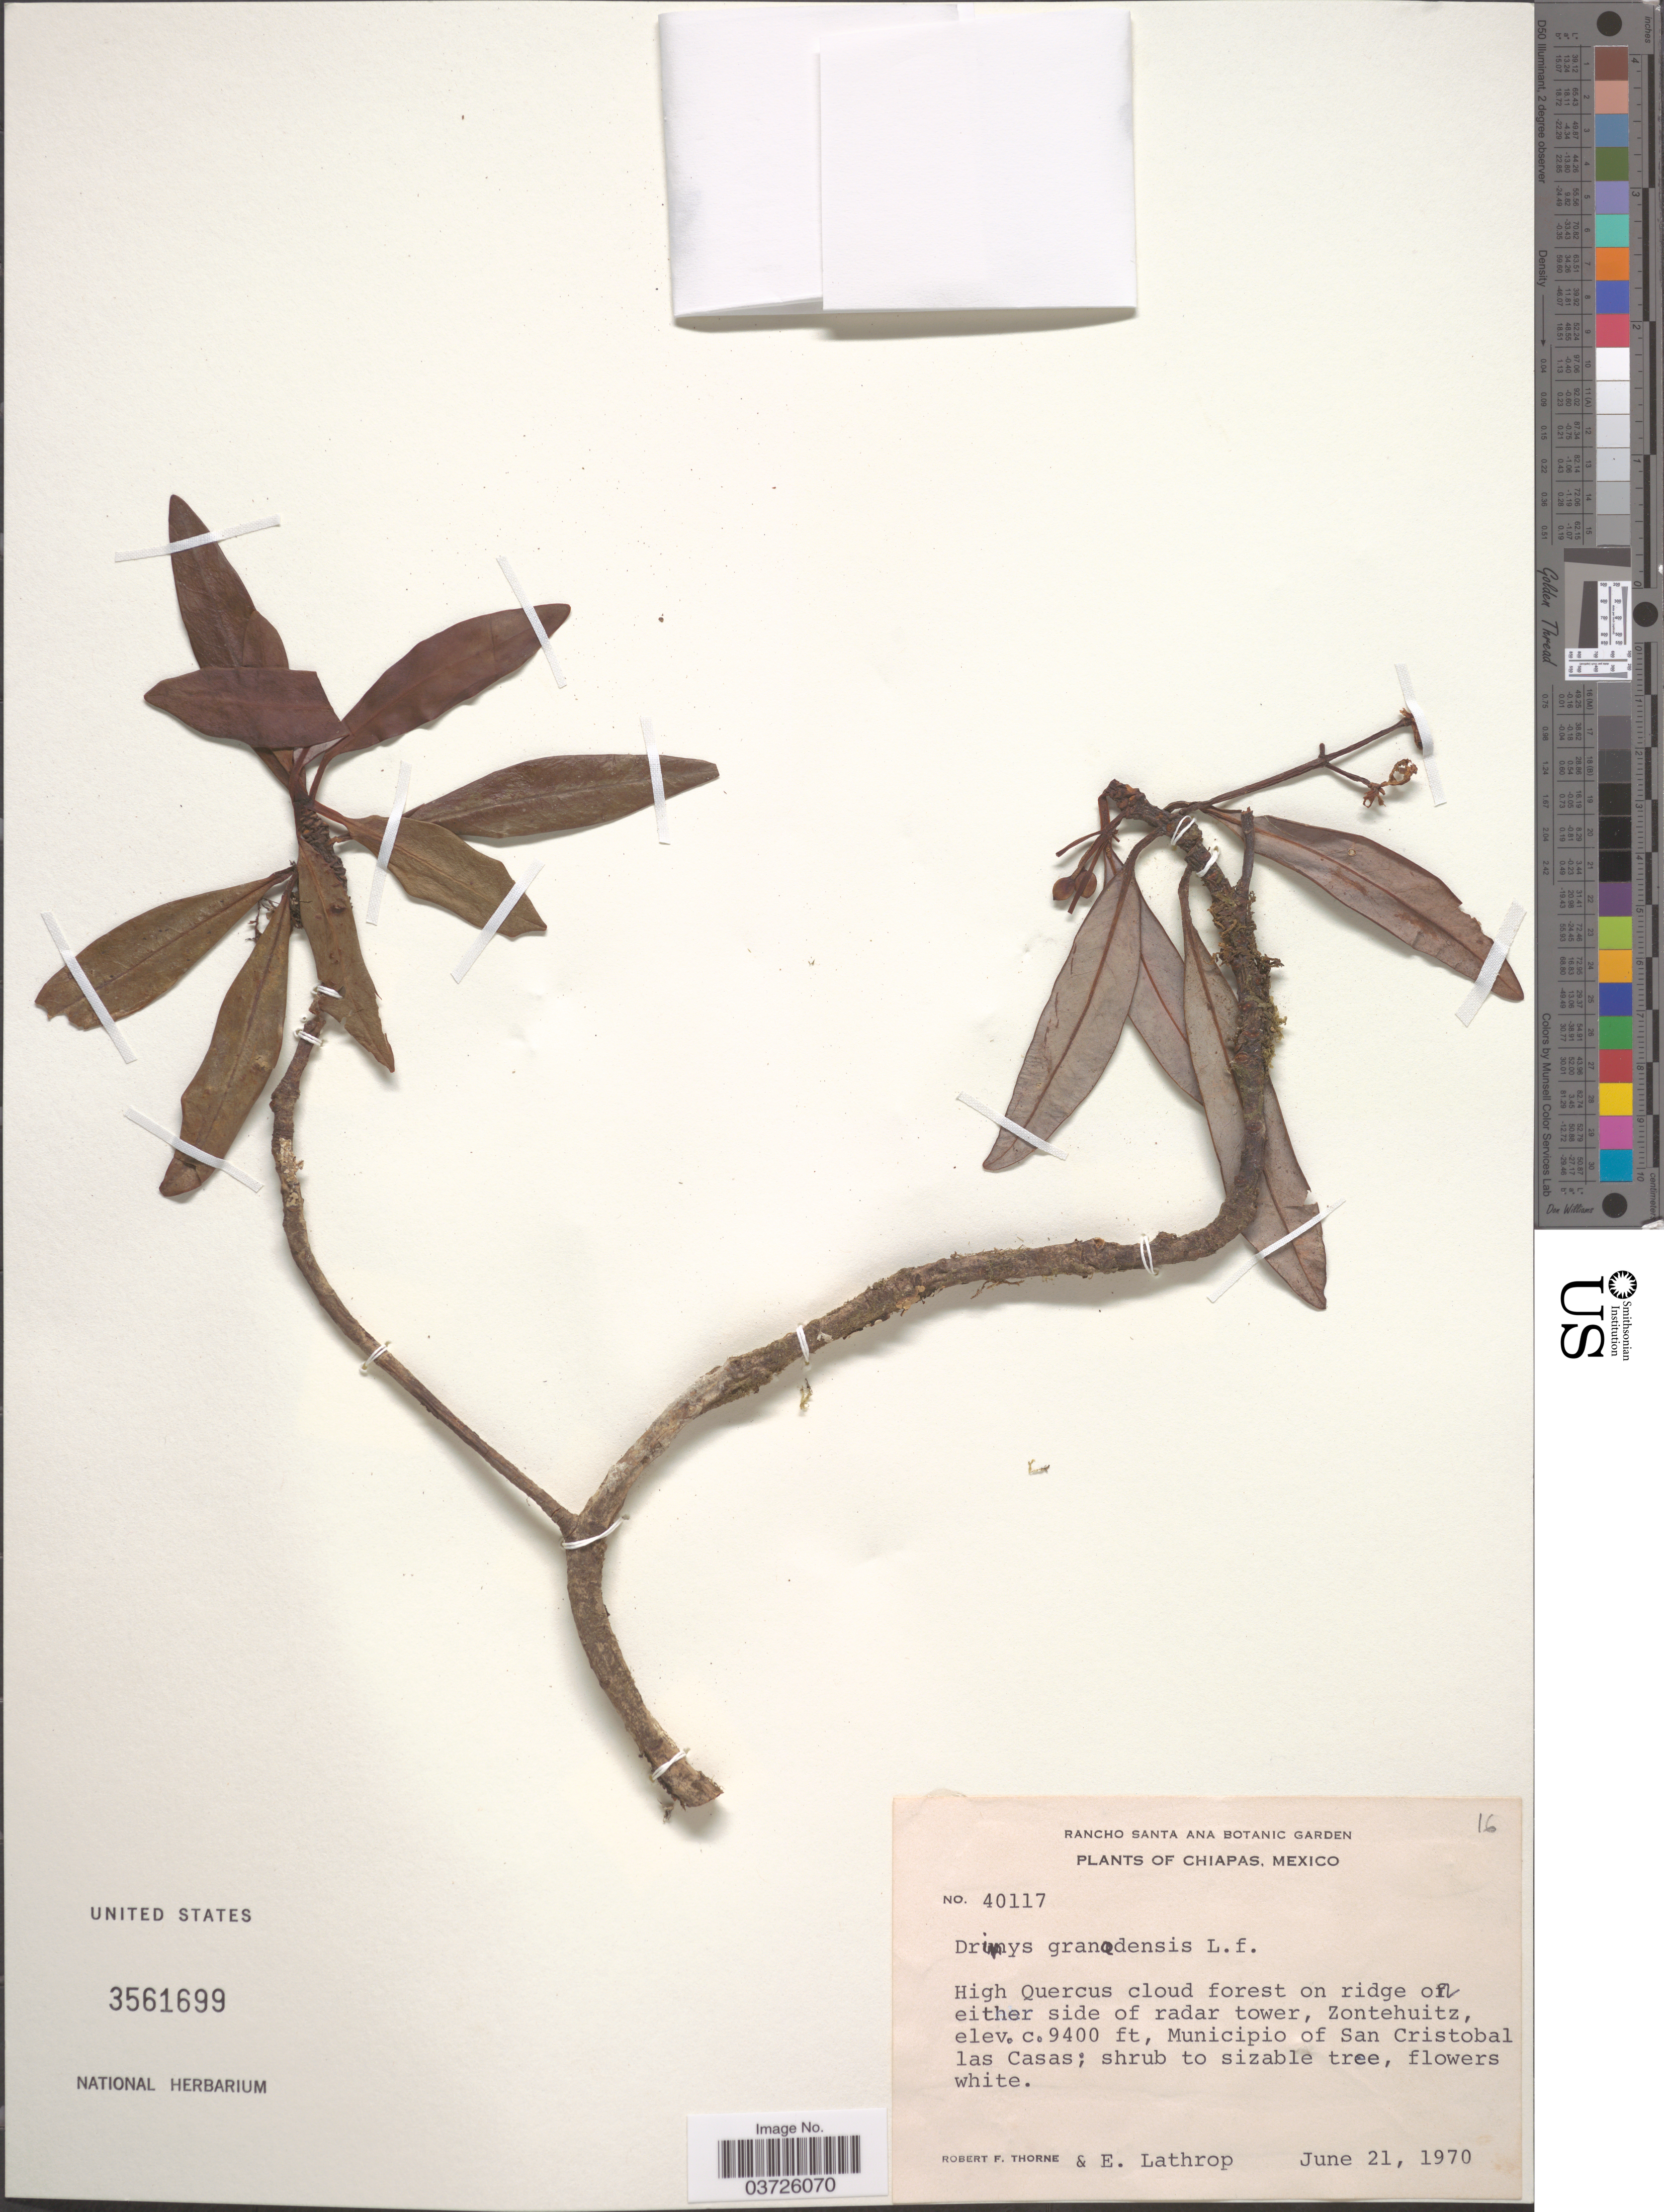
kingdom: Plantae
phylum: Tracheophyta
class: Magnoliopsida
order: Canellales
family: Winteraceae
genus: Drimys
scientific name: Drimys granadensis var. mexicana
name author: L. f.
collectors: R. F. Thorne & E. W. Lathrop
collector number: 40117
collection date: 1970-06-21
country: Mexico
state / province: Chiapas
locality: On ridge on either side of radar tower, Zontehuitz. Municipio of San Cristobal las casas.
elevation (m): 2865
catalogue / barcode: US 3561699